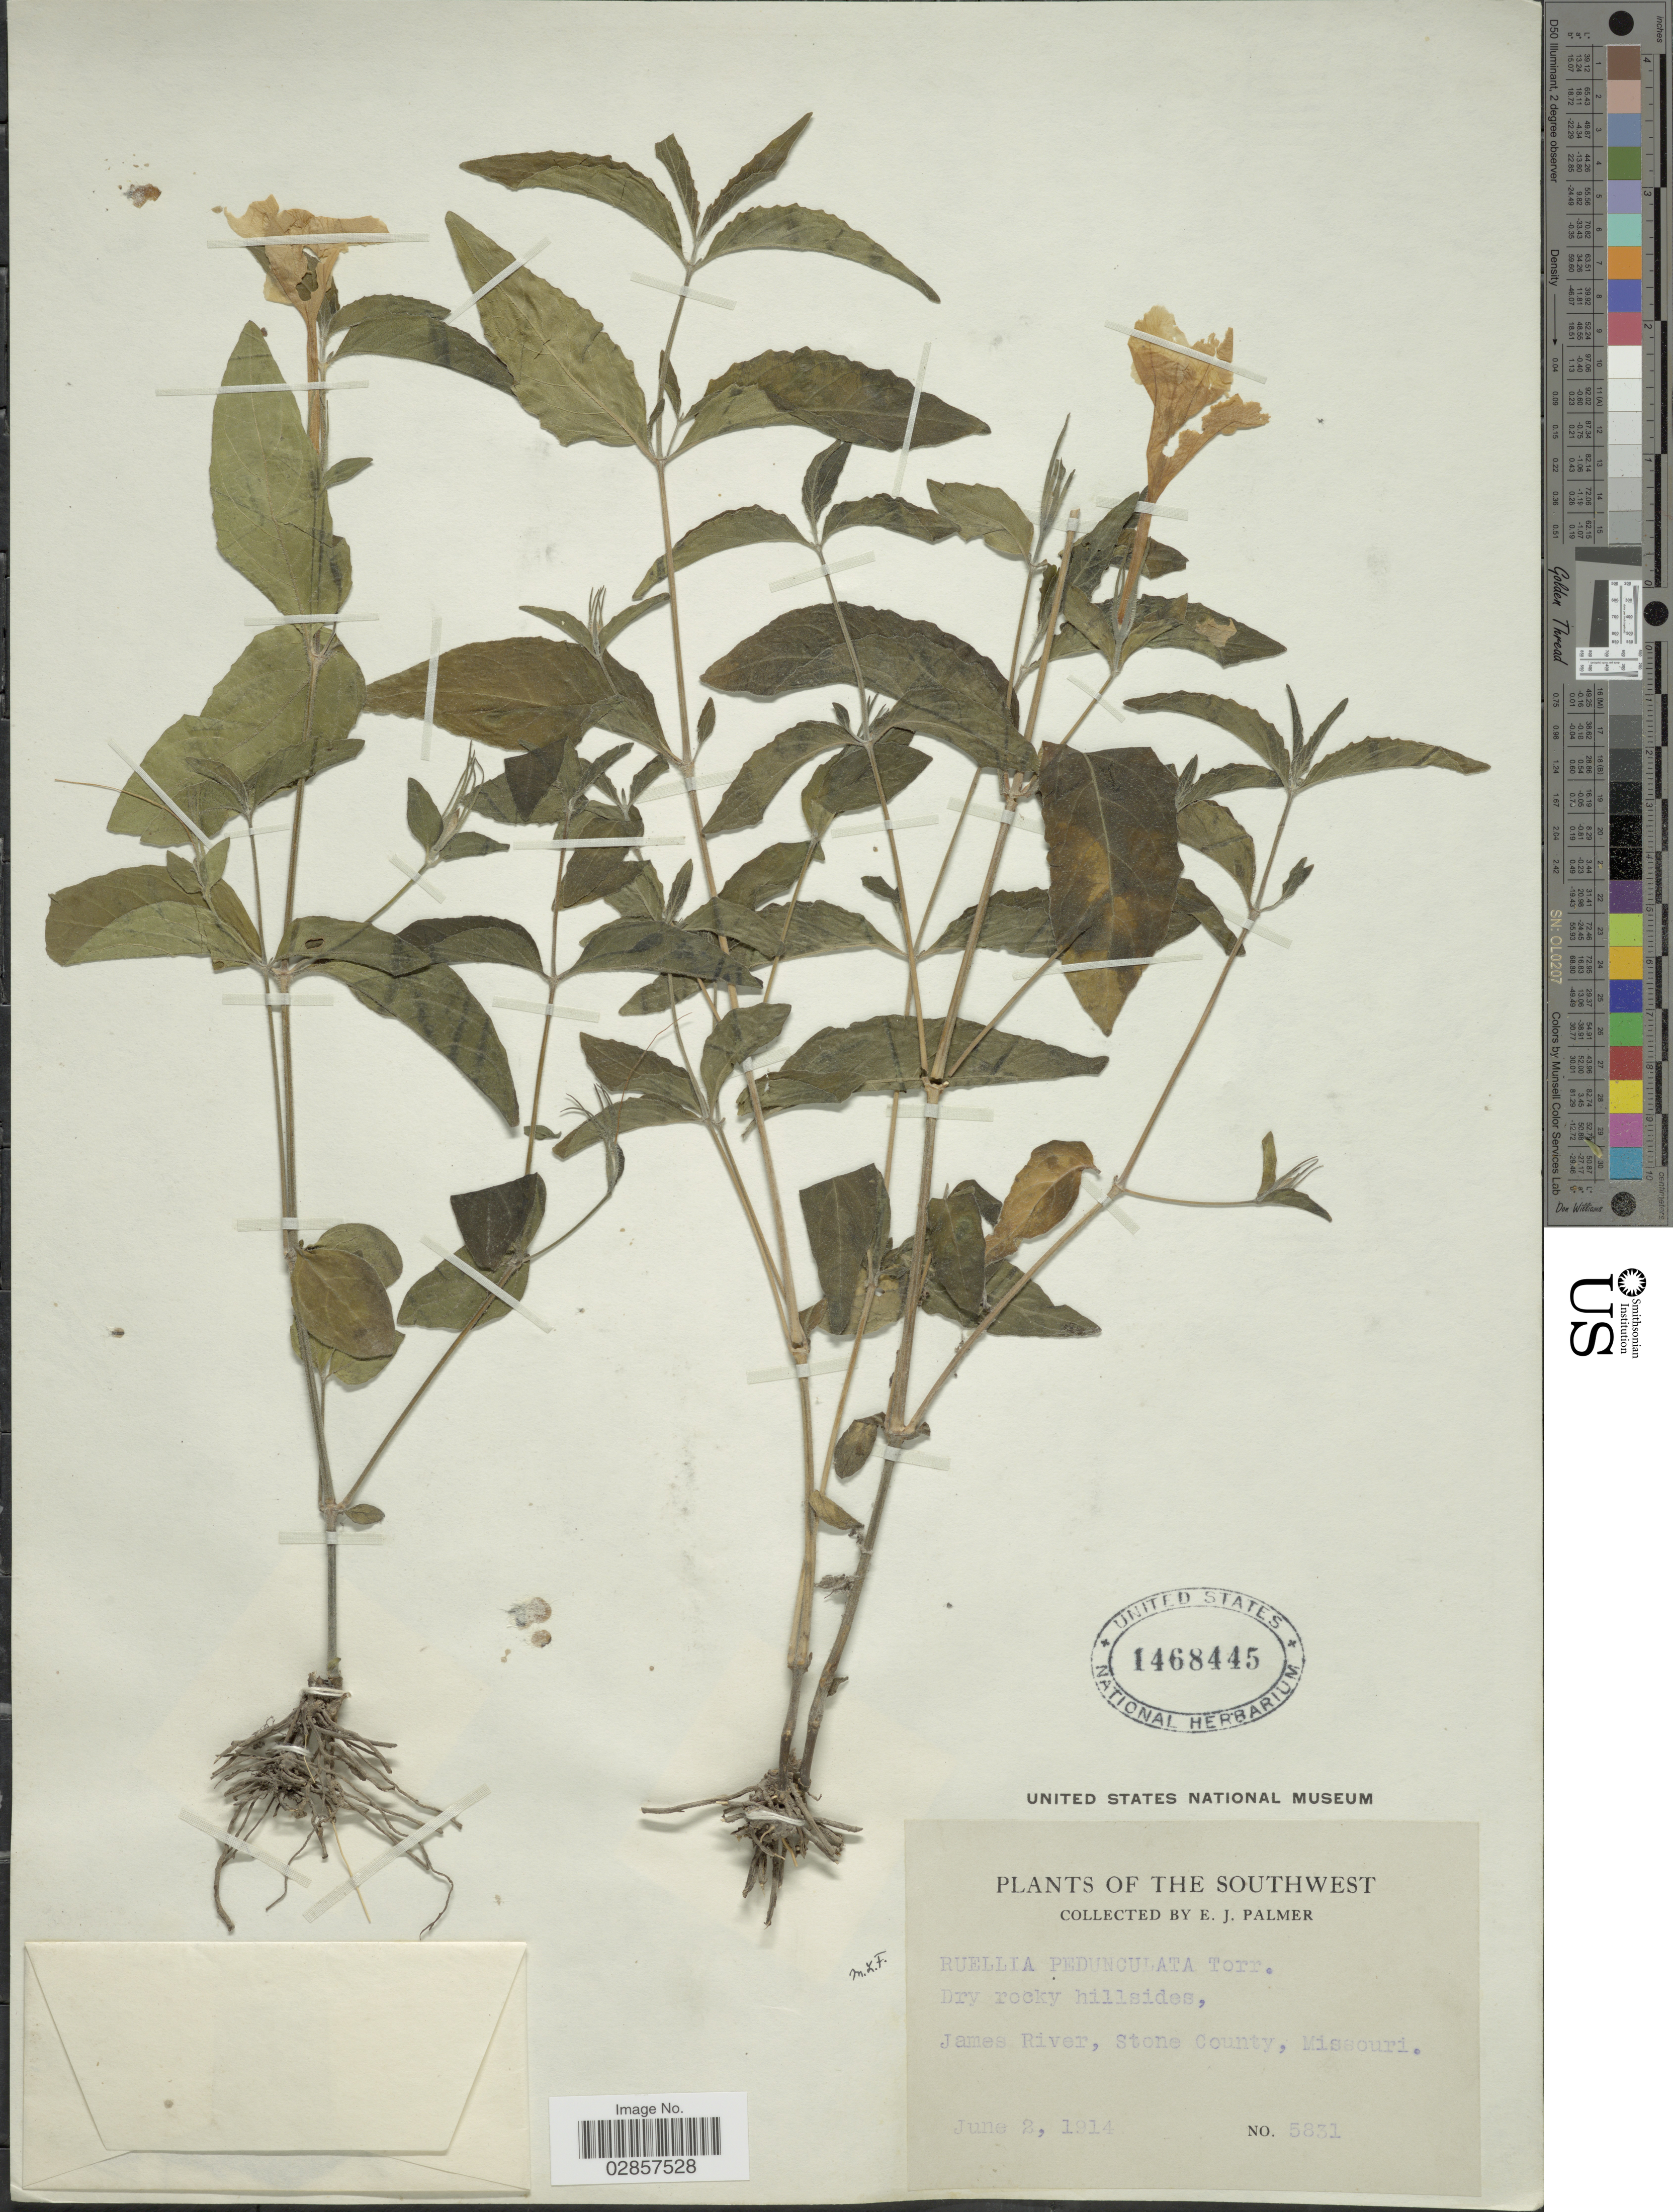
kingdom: Plantae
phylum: Tracheophyta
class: Magnoliopsida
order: Lamiales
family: Acanthaceae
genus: Ruellia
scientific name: Ruellia pedunculata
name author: Torr. ex A. Gray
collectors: E. J. Palmer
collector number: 5831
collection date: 1914-06-02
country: United States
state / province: Missouri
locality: The Southwest, James River, Stone County, Missouri.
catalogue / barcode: US 1468445